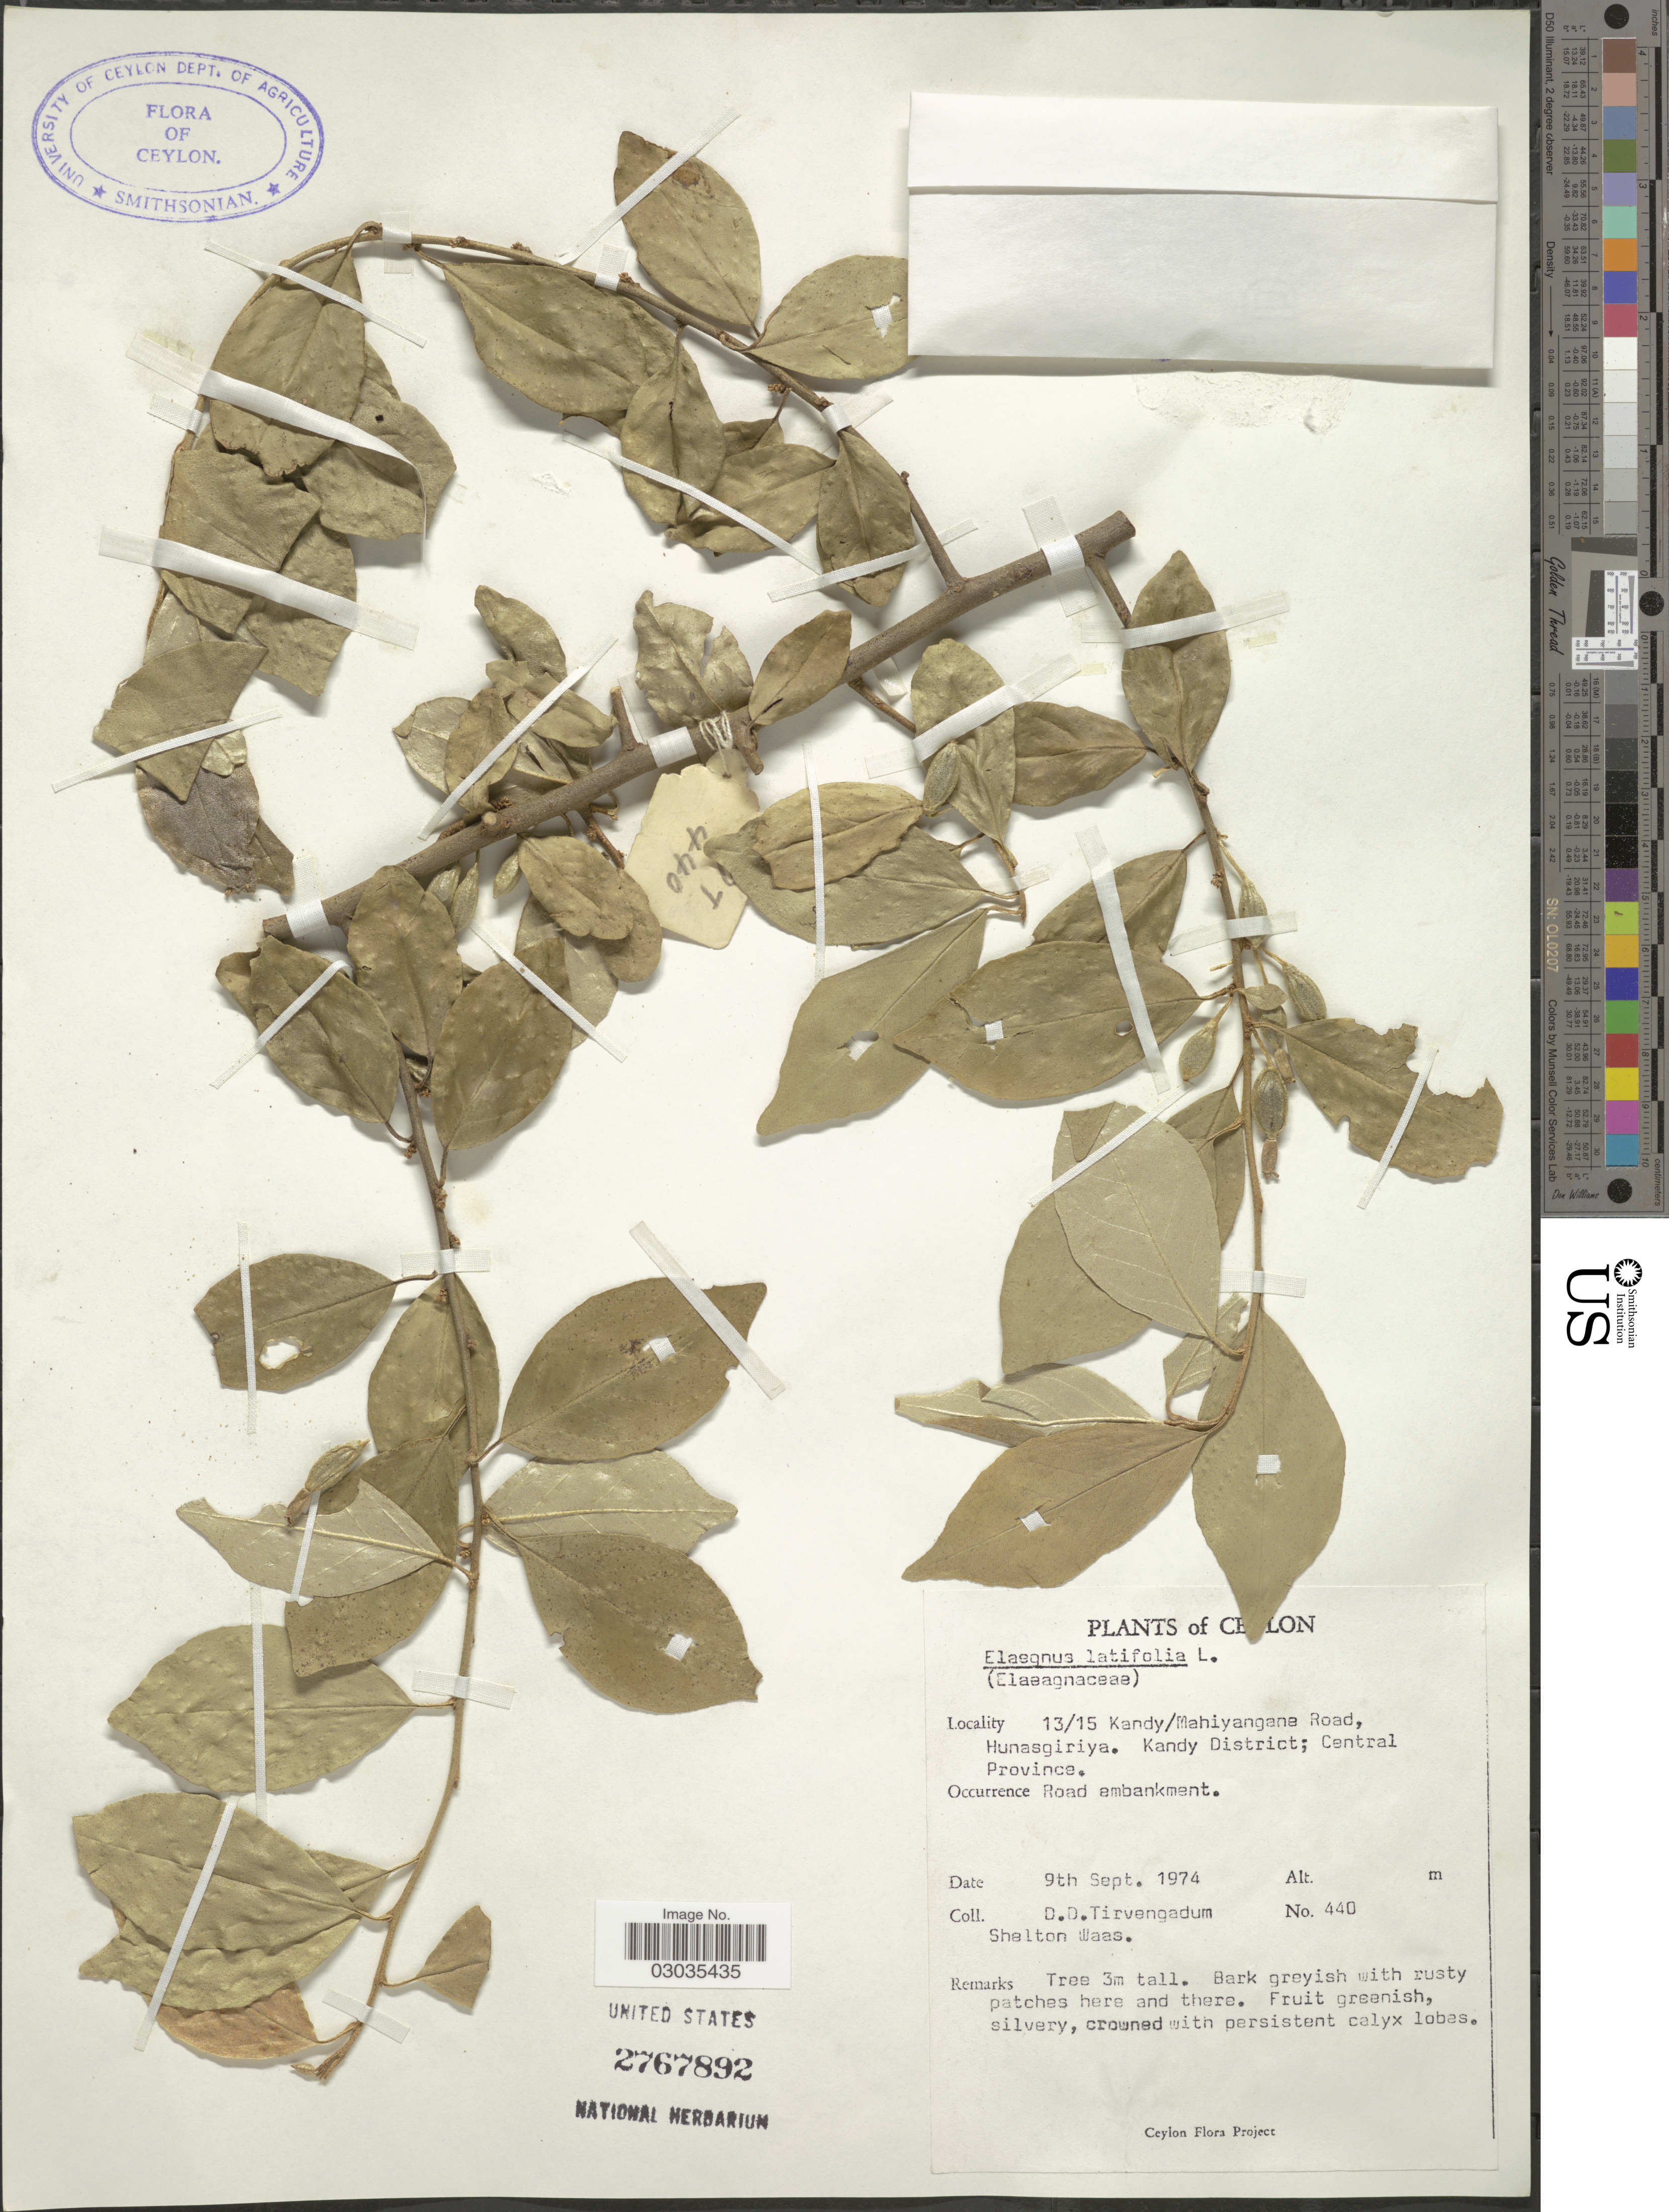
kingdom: Plantae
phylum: Tracheophyta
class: Magnoliopsida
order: Rosales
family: Elaeagnaceae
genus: Elaeagnus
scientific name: Elaeagnus latifolia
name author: L.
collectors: D. Tirvengadum & S. Waas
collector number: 440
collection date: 1974-09-09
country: Sri Lanka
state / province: Central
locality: Ceylon. 13/15 Kandy/Mahiyangane Road, Hunasgiriya. Kandy District.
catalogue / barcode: US 2767892